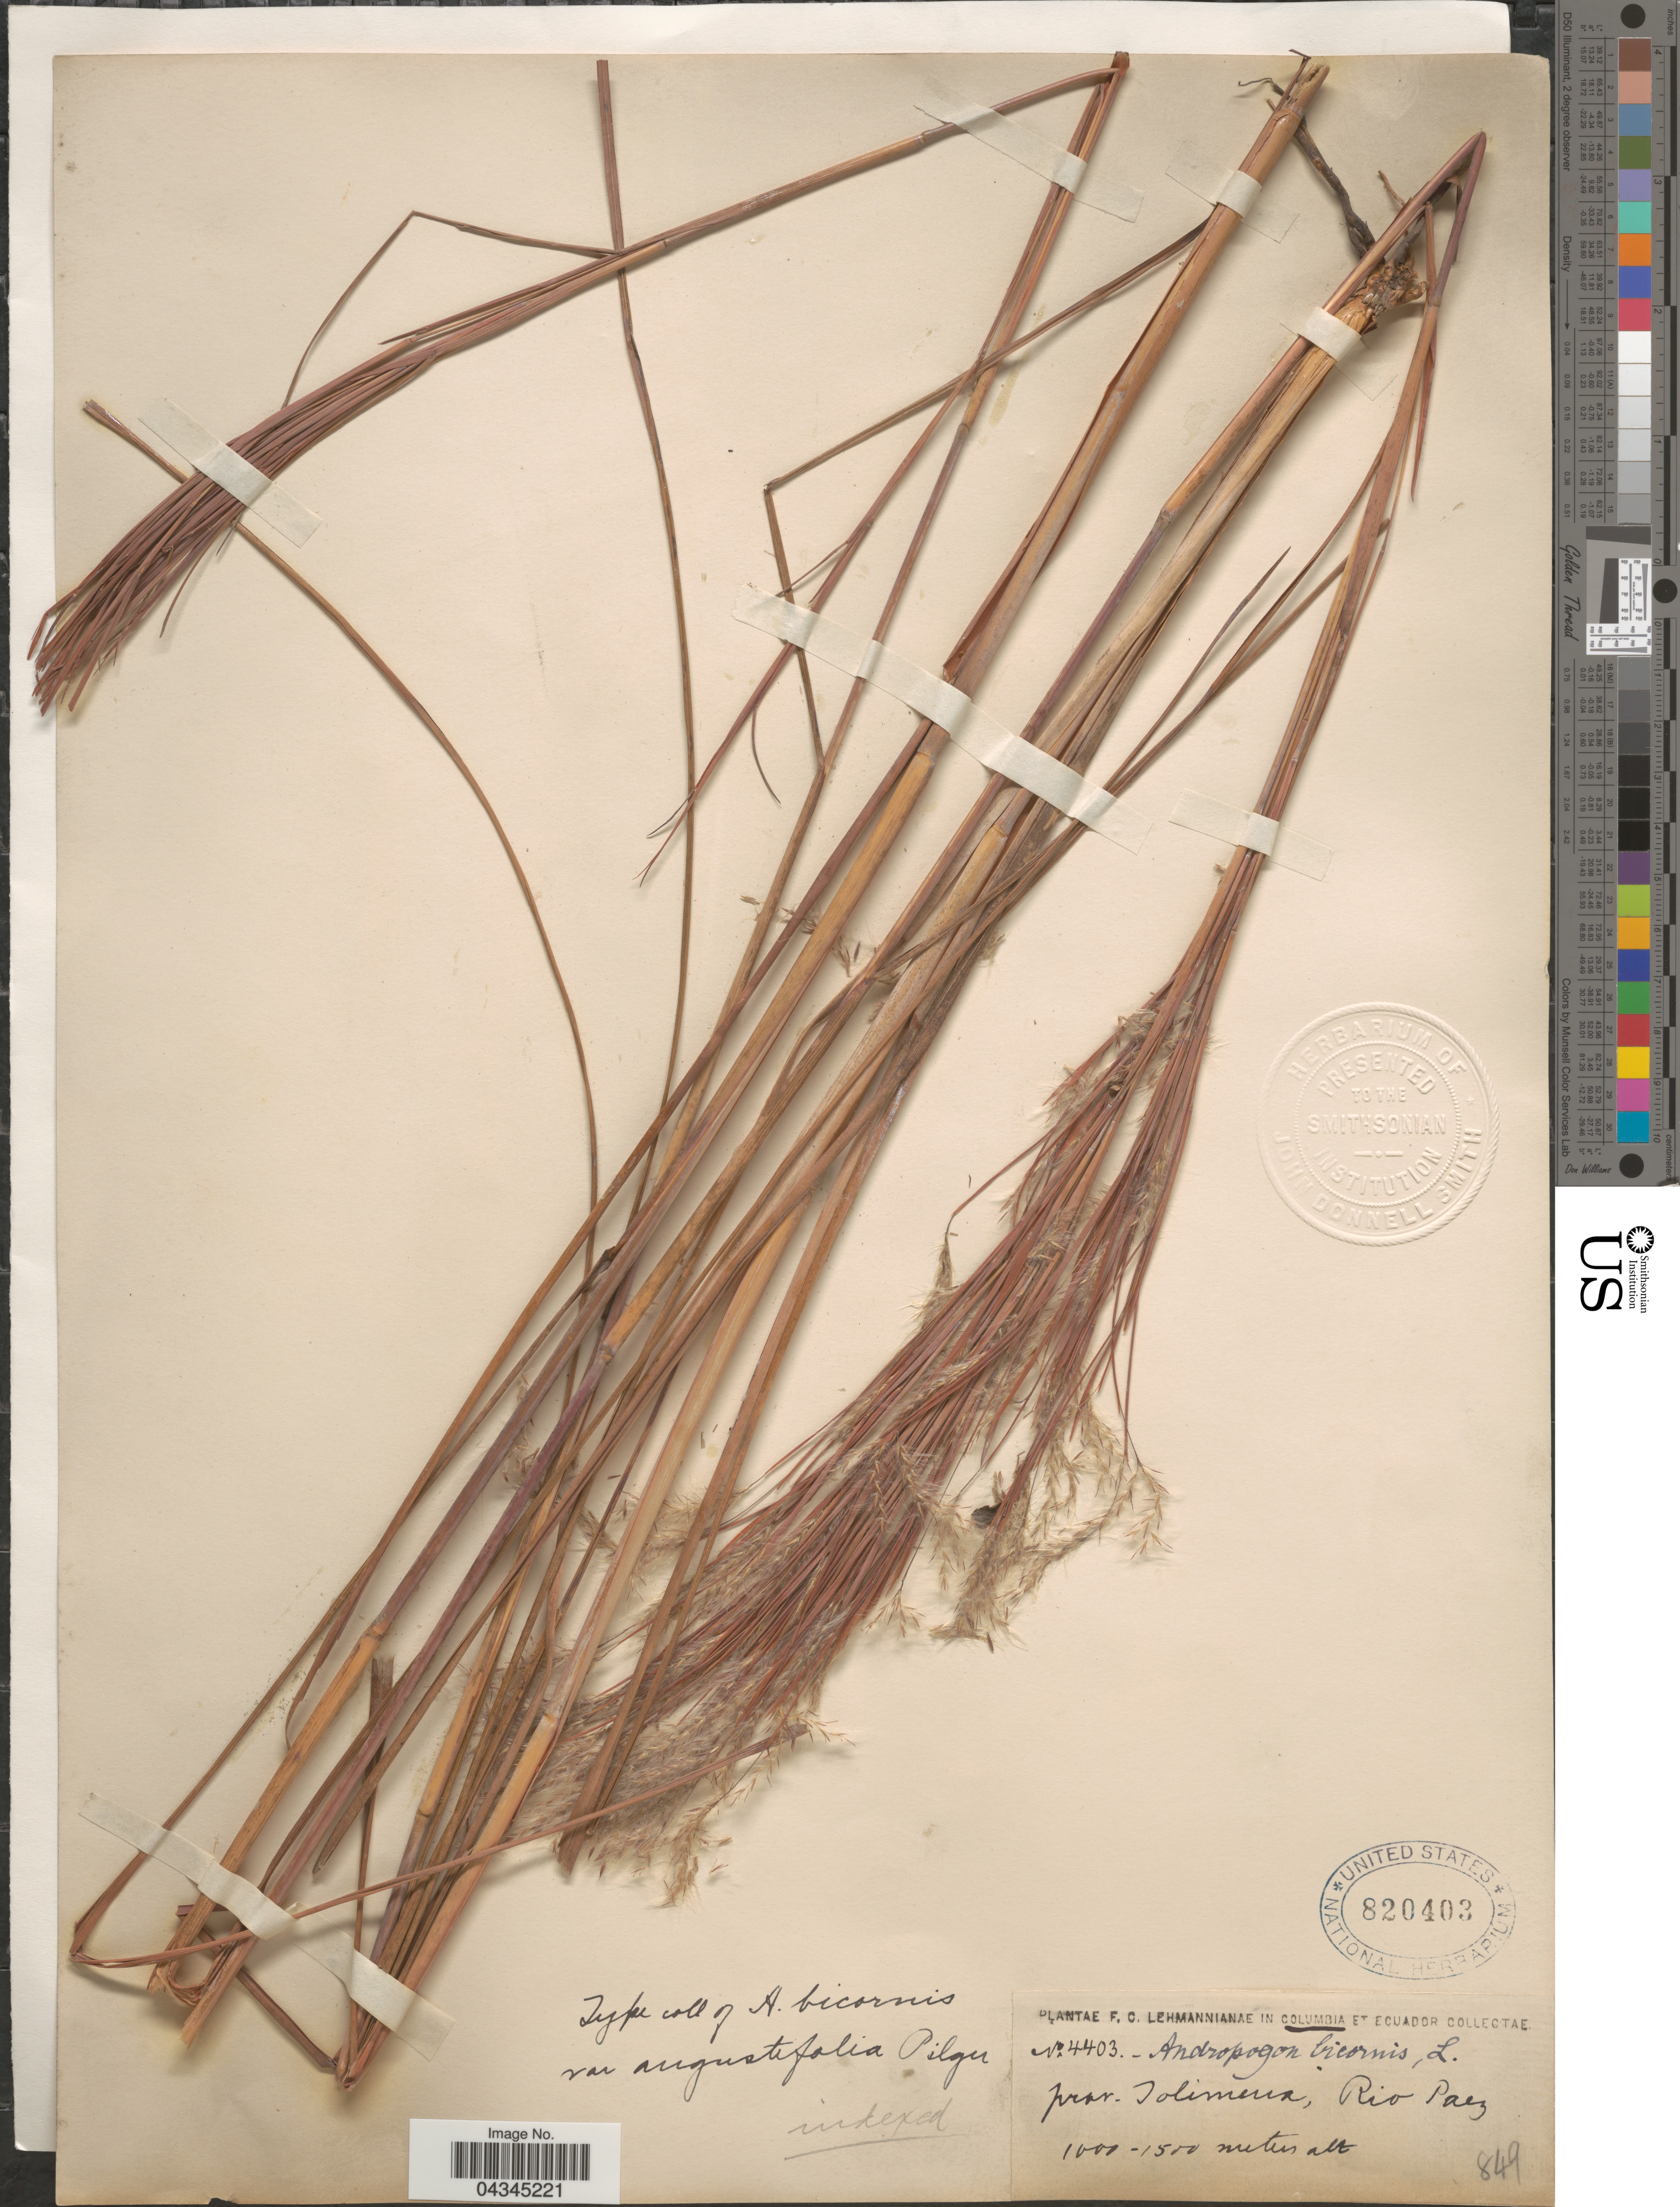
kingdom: Plantae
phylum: Tracheophyta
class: Liliopsida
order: Poales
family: Poaceae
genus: Andropogon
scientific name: Andropogon bicornis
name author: L.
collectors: F. C. Lehmann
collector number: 4403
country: Colombia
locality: Prov. Tolimerra [interpreted], Rio Paez.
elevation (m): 1000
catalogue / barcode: US 820403